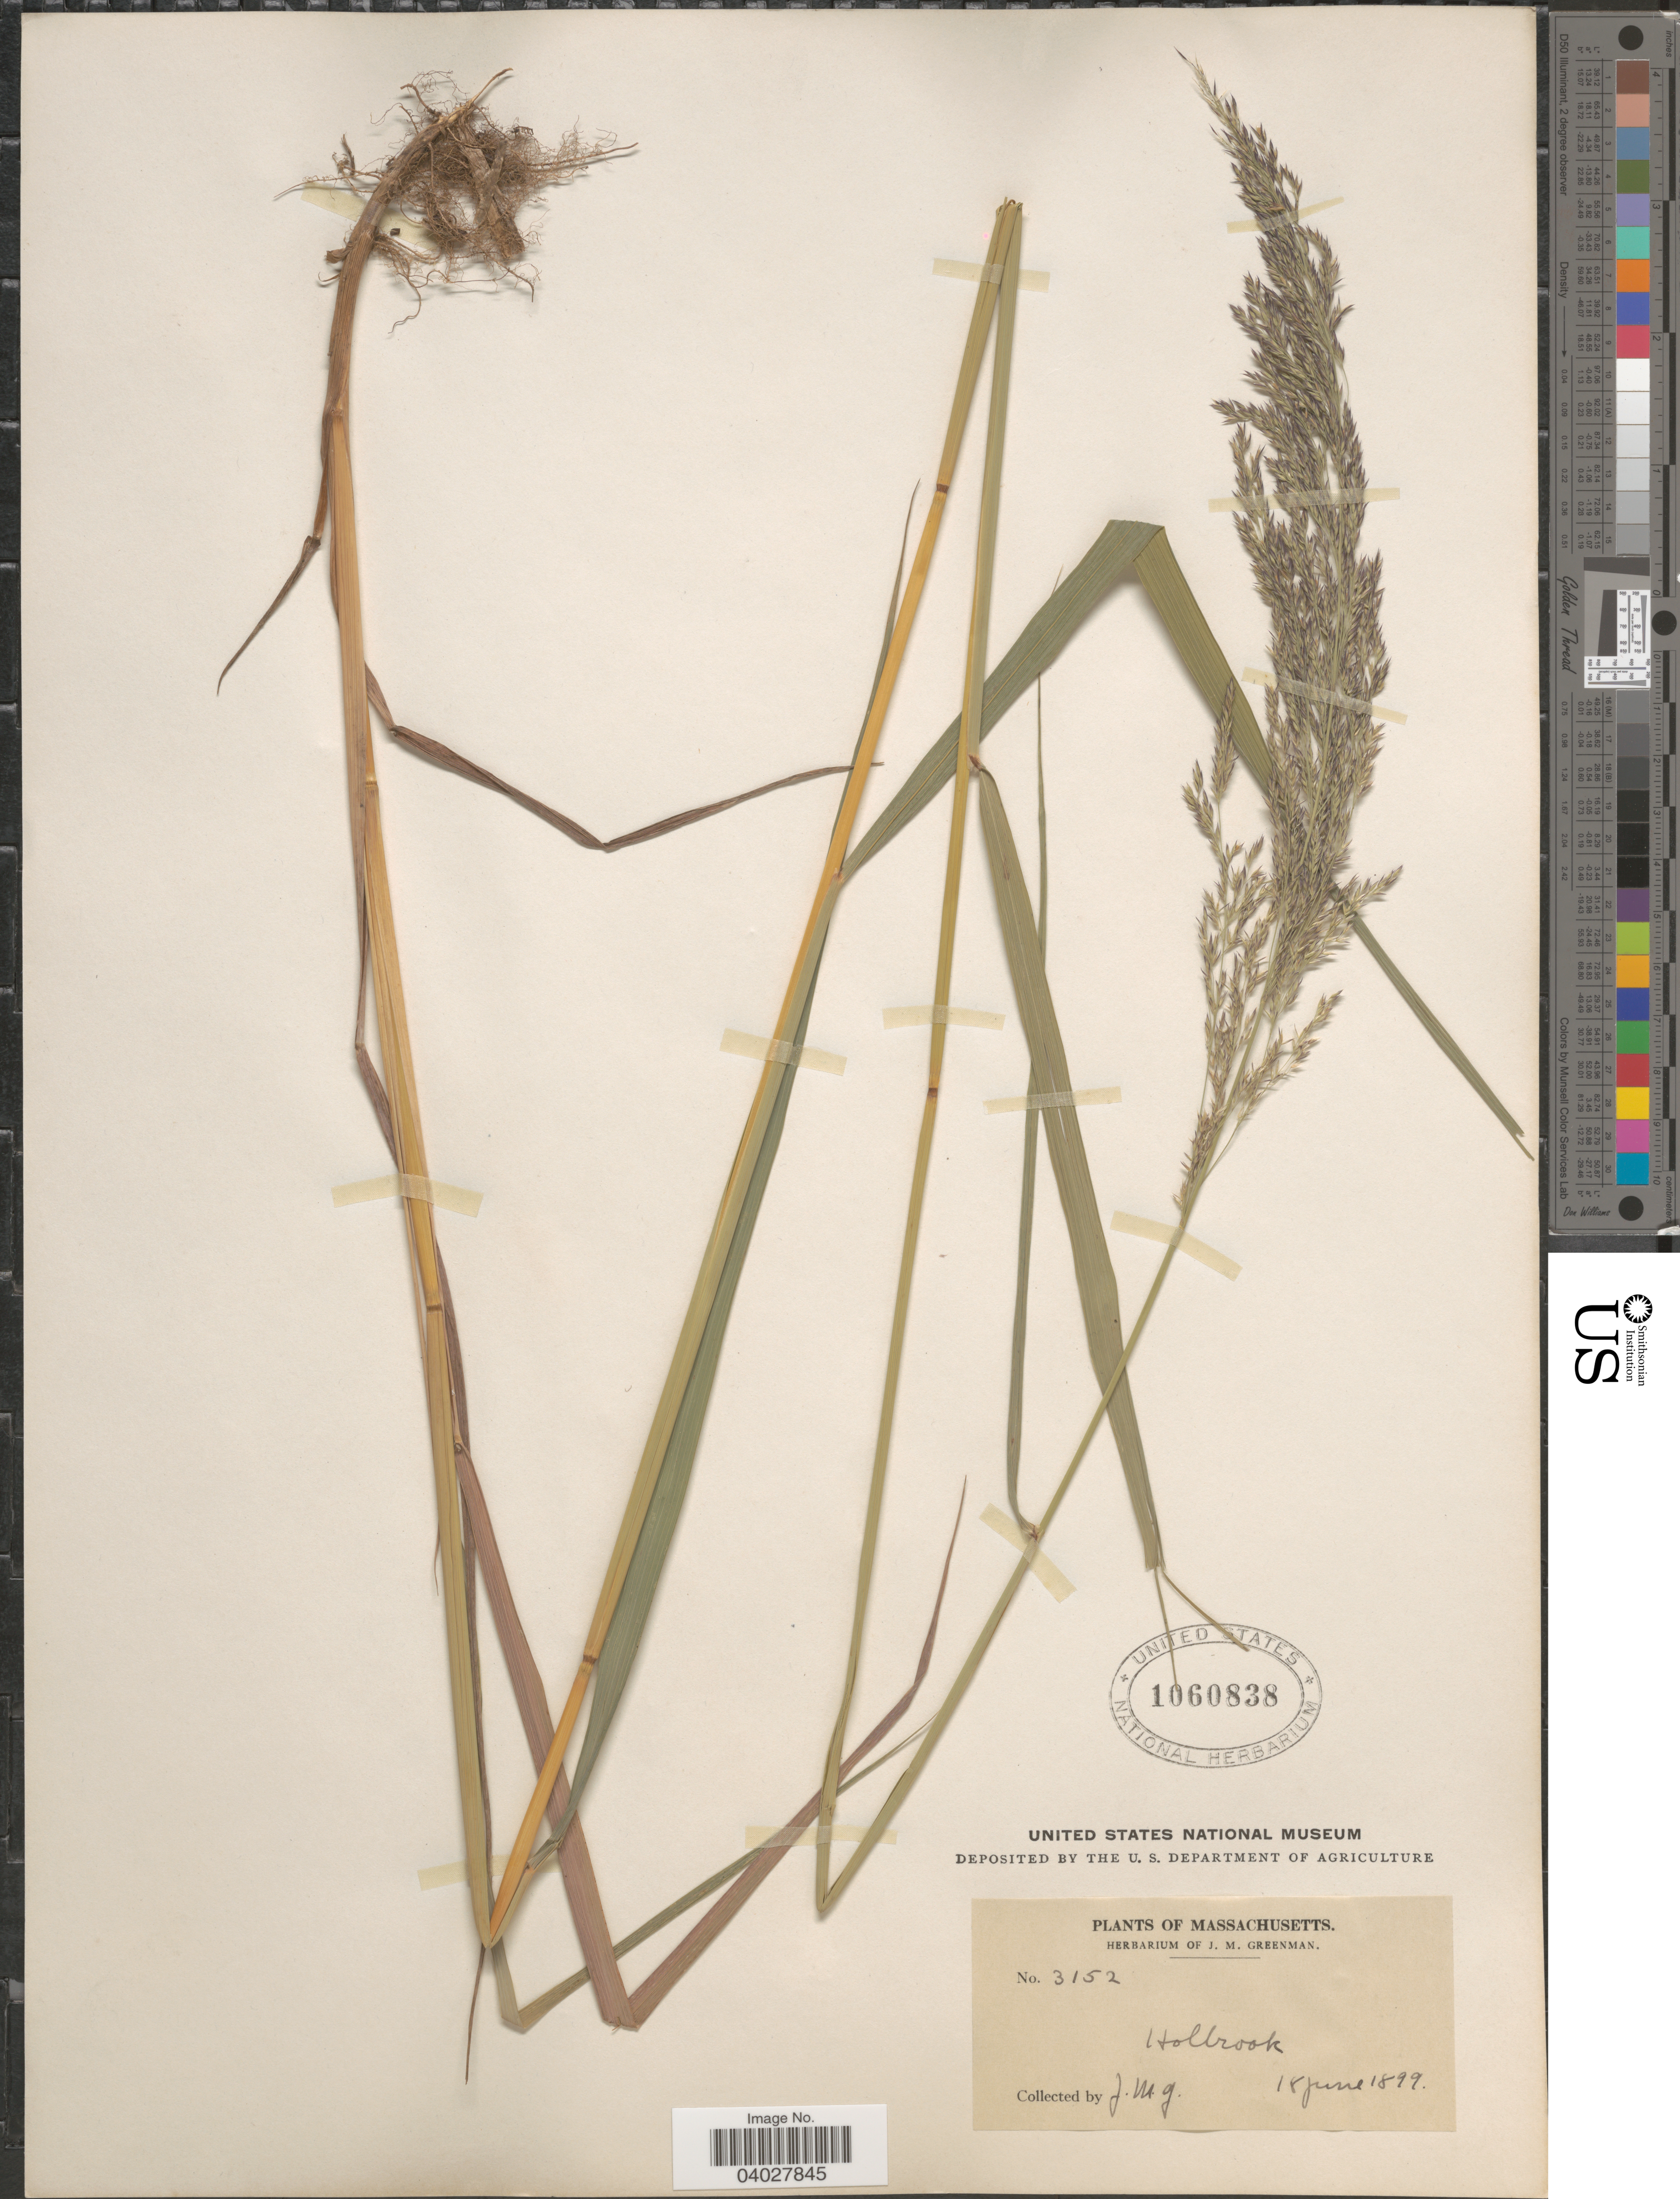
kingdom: Plantae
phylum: Tracheophyta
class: Liliopsida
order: Poales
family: Poaceae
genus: Calamagrostis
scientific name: Calamagrostis canadensis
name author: (Michx.) P. Beauv.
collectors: J. M. Greenman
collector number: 3152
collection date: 1899-06-18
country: United States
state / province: Massachusetts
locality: Holbrook.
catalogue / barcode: US 1060838